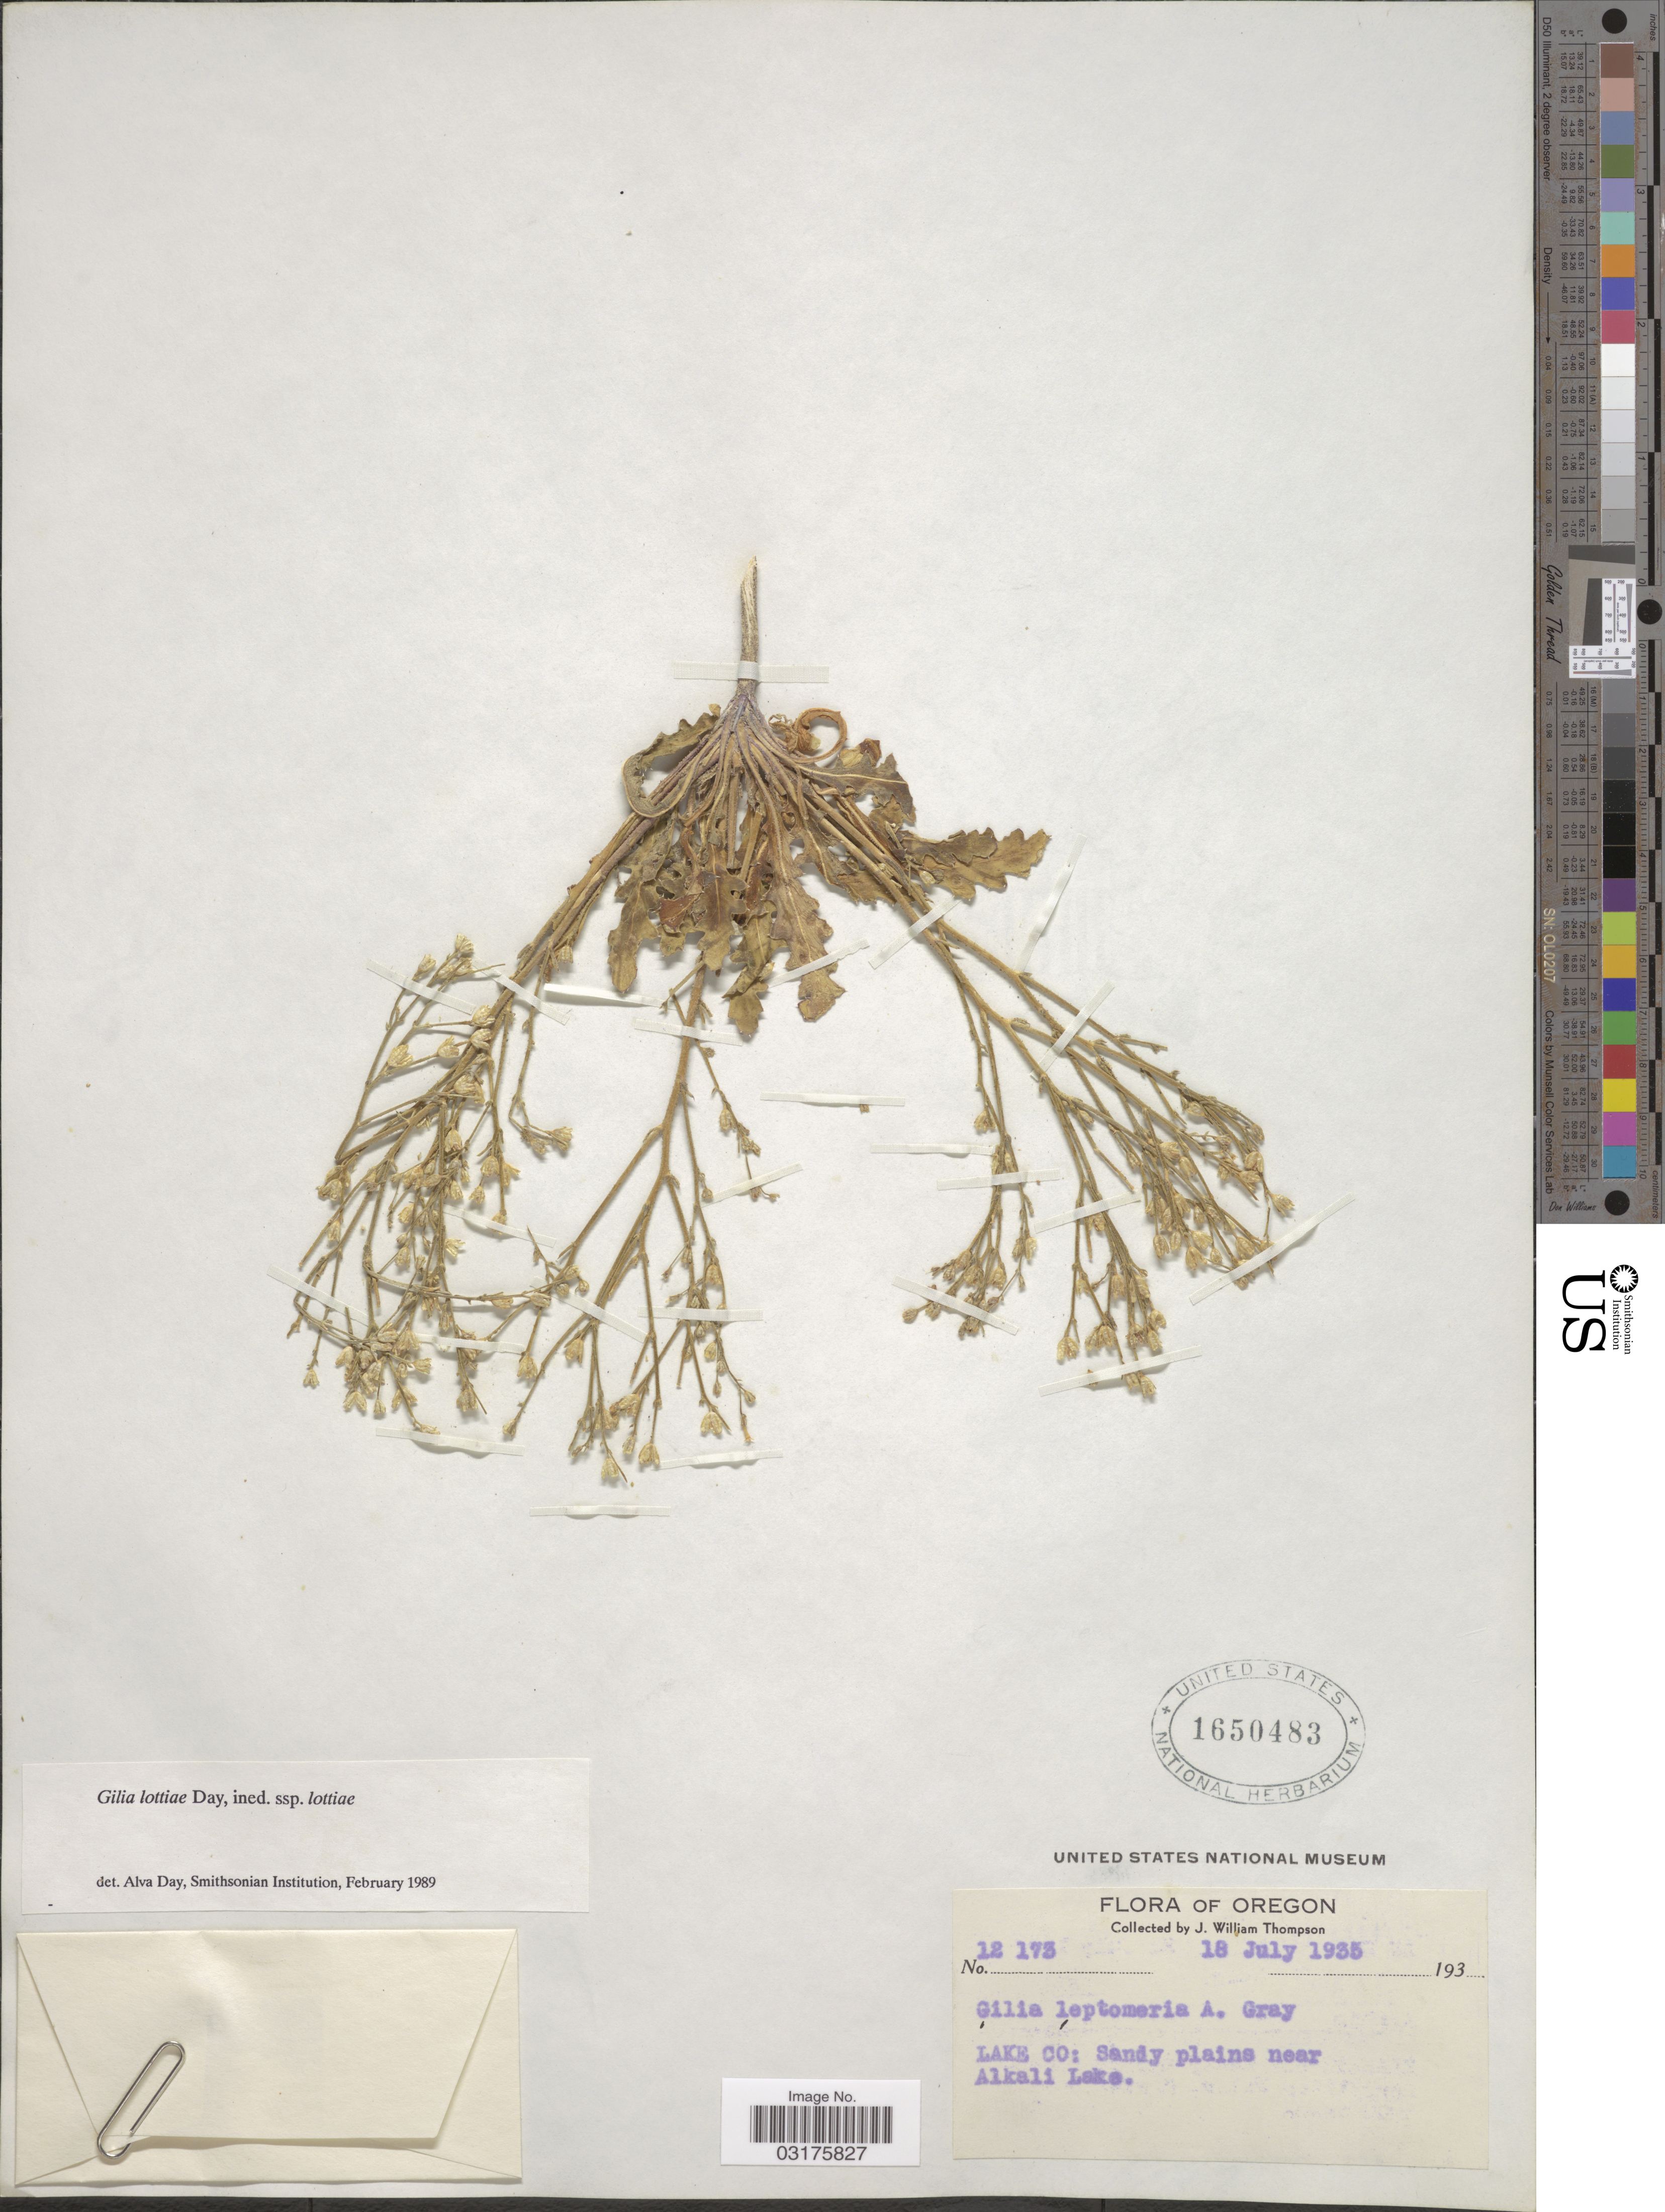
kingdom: Plantae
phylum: Tracheophyta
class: Magnoliopsida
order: Ericales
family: Polemoniaceae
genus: Aliciella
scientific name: Aliciella lottiae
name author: (A.G. Day) J.M. Porter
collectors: J. W. Thompson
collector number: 12173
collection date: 1935-07-18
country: United States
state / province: Oregon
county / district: Lake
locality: Lake Co: Sandy plains near Alkali Lake.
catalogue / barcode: US 1650483